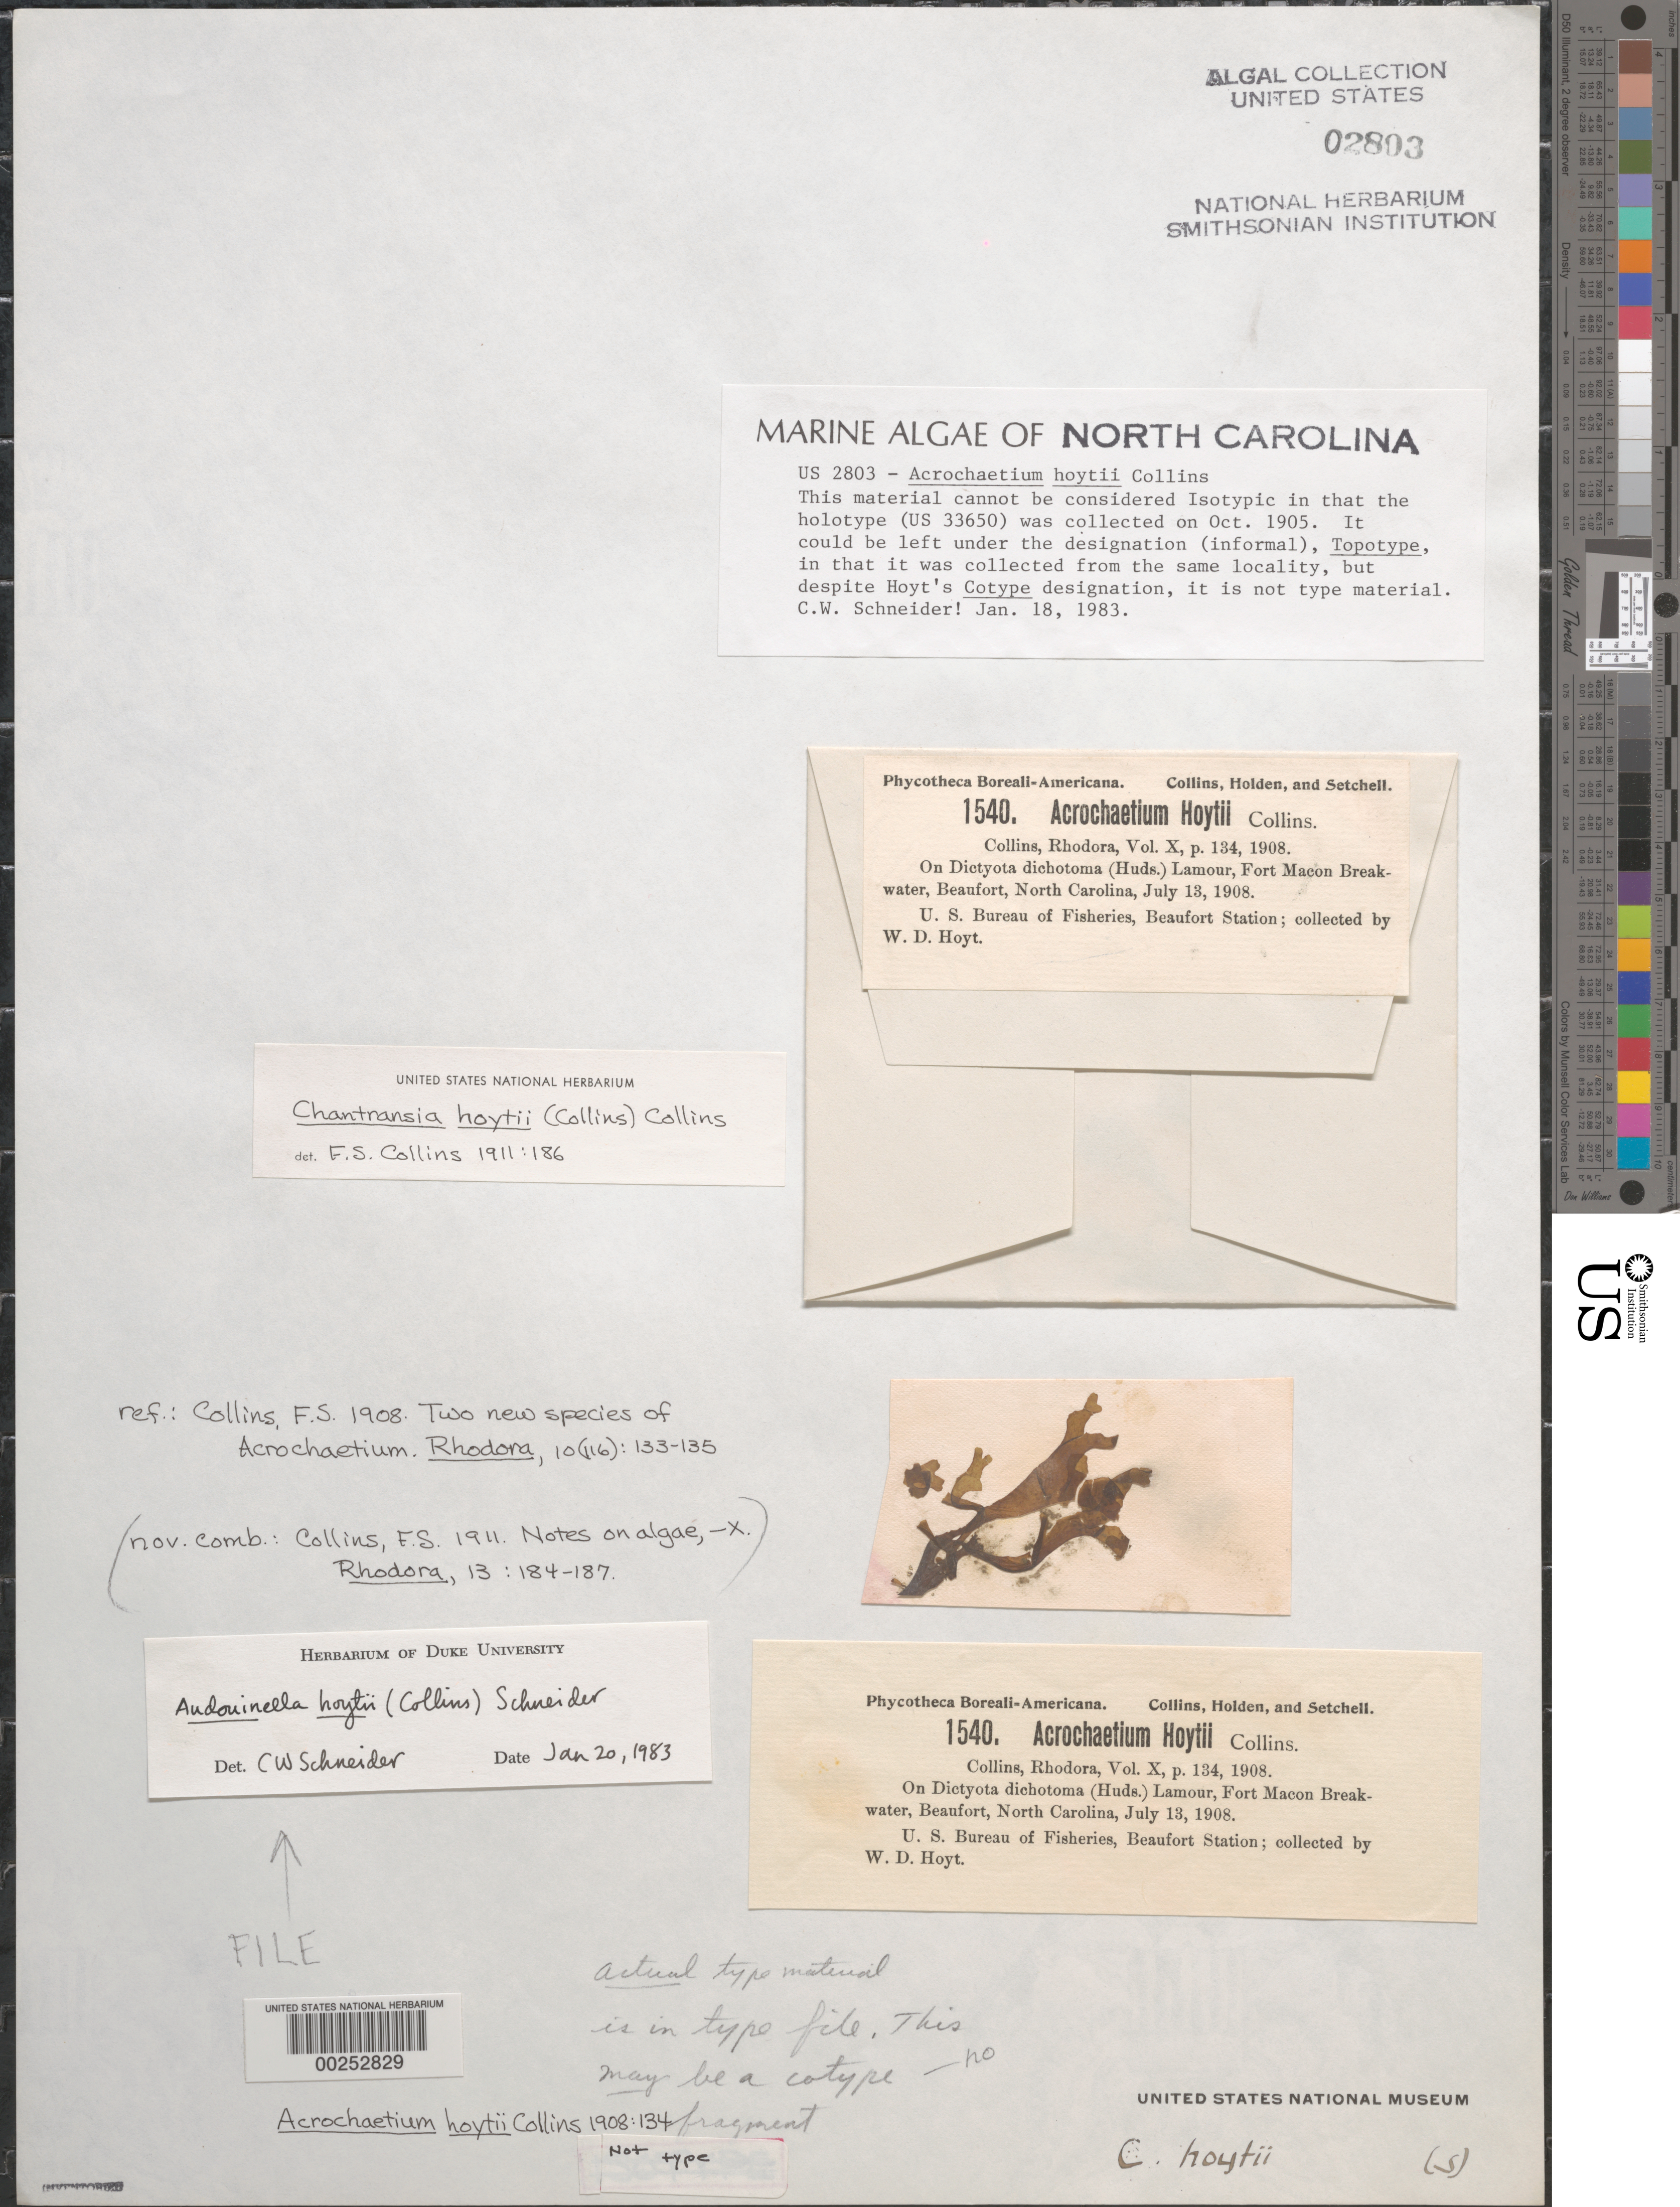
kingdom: Plantae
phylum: Rhodophyta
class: Florideophyceae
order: Acrochaetiales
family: Acrochaetiaceae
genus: Acrochaetium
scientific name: Acrochaetium hoytii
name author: Collins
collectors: W. D. Hoyt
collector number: PB-A 1540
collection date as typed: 13 Jul 1908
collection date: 1908-07-13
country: United States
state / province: North Carolina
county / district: Carteret County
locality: Beaufort, Fort Macon breakwater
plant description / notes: Collins, Holden & Setchell, Phycotheca Boreali-Americana, as Acrochaetium hoytii; US Bureau of Fisheries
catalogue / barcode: US 2803